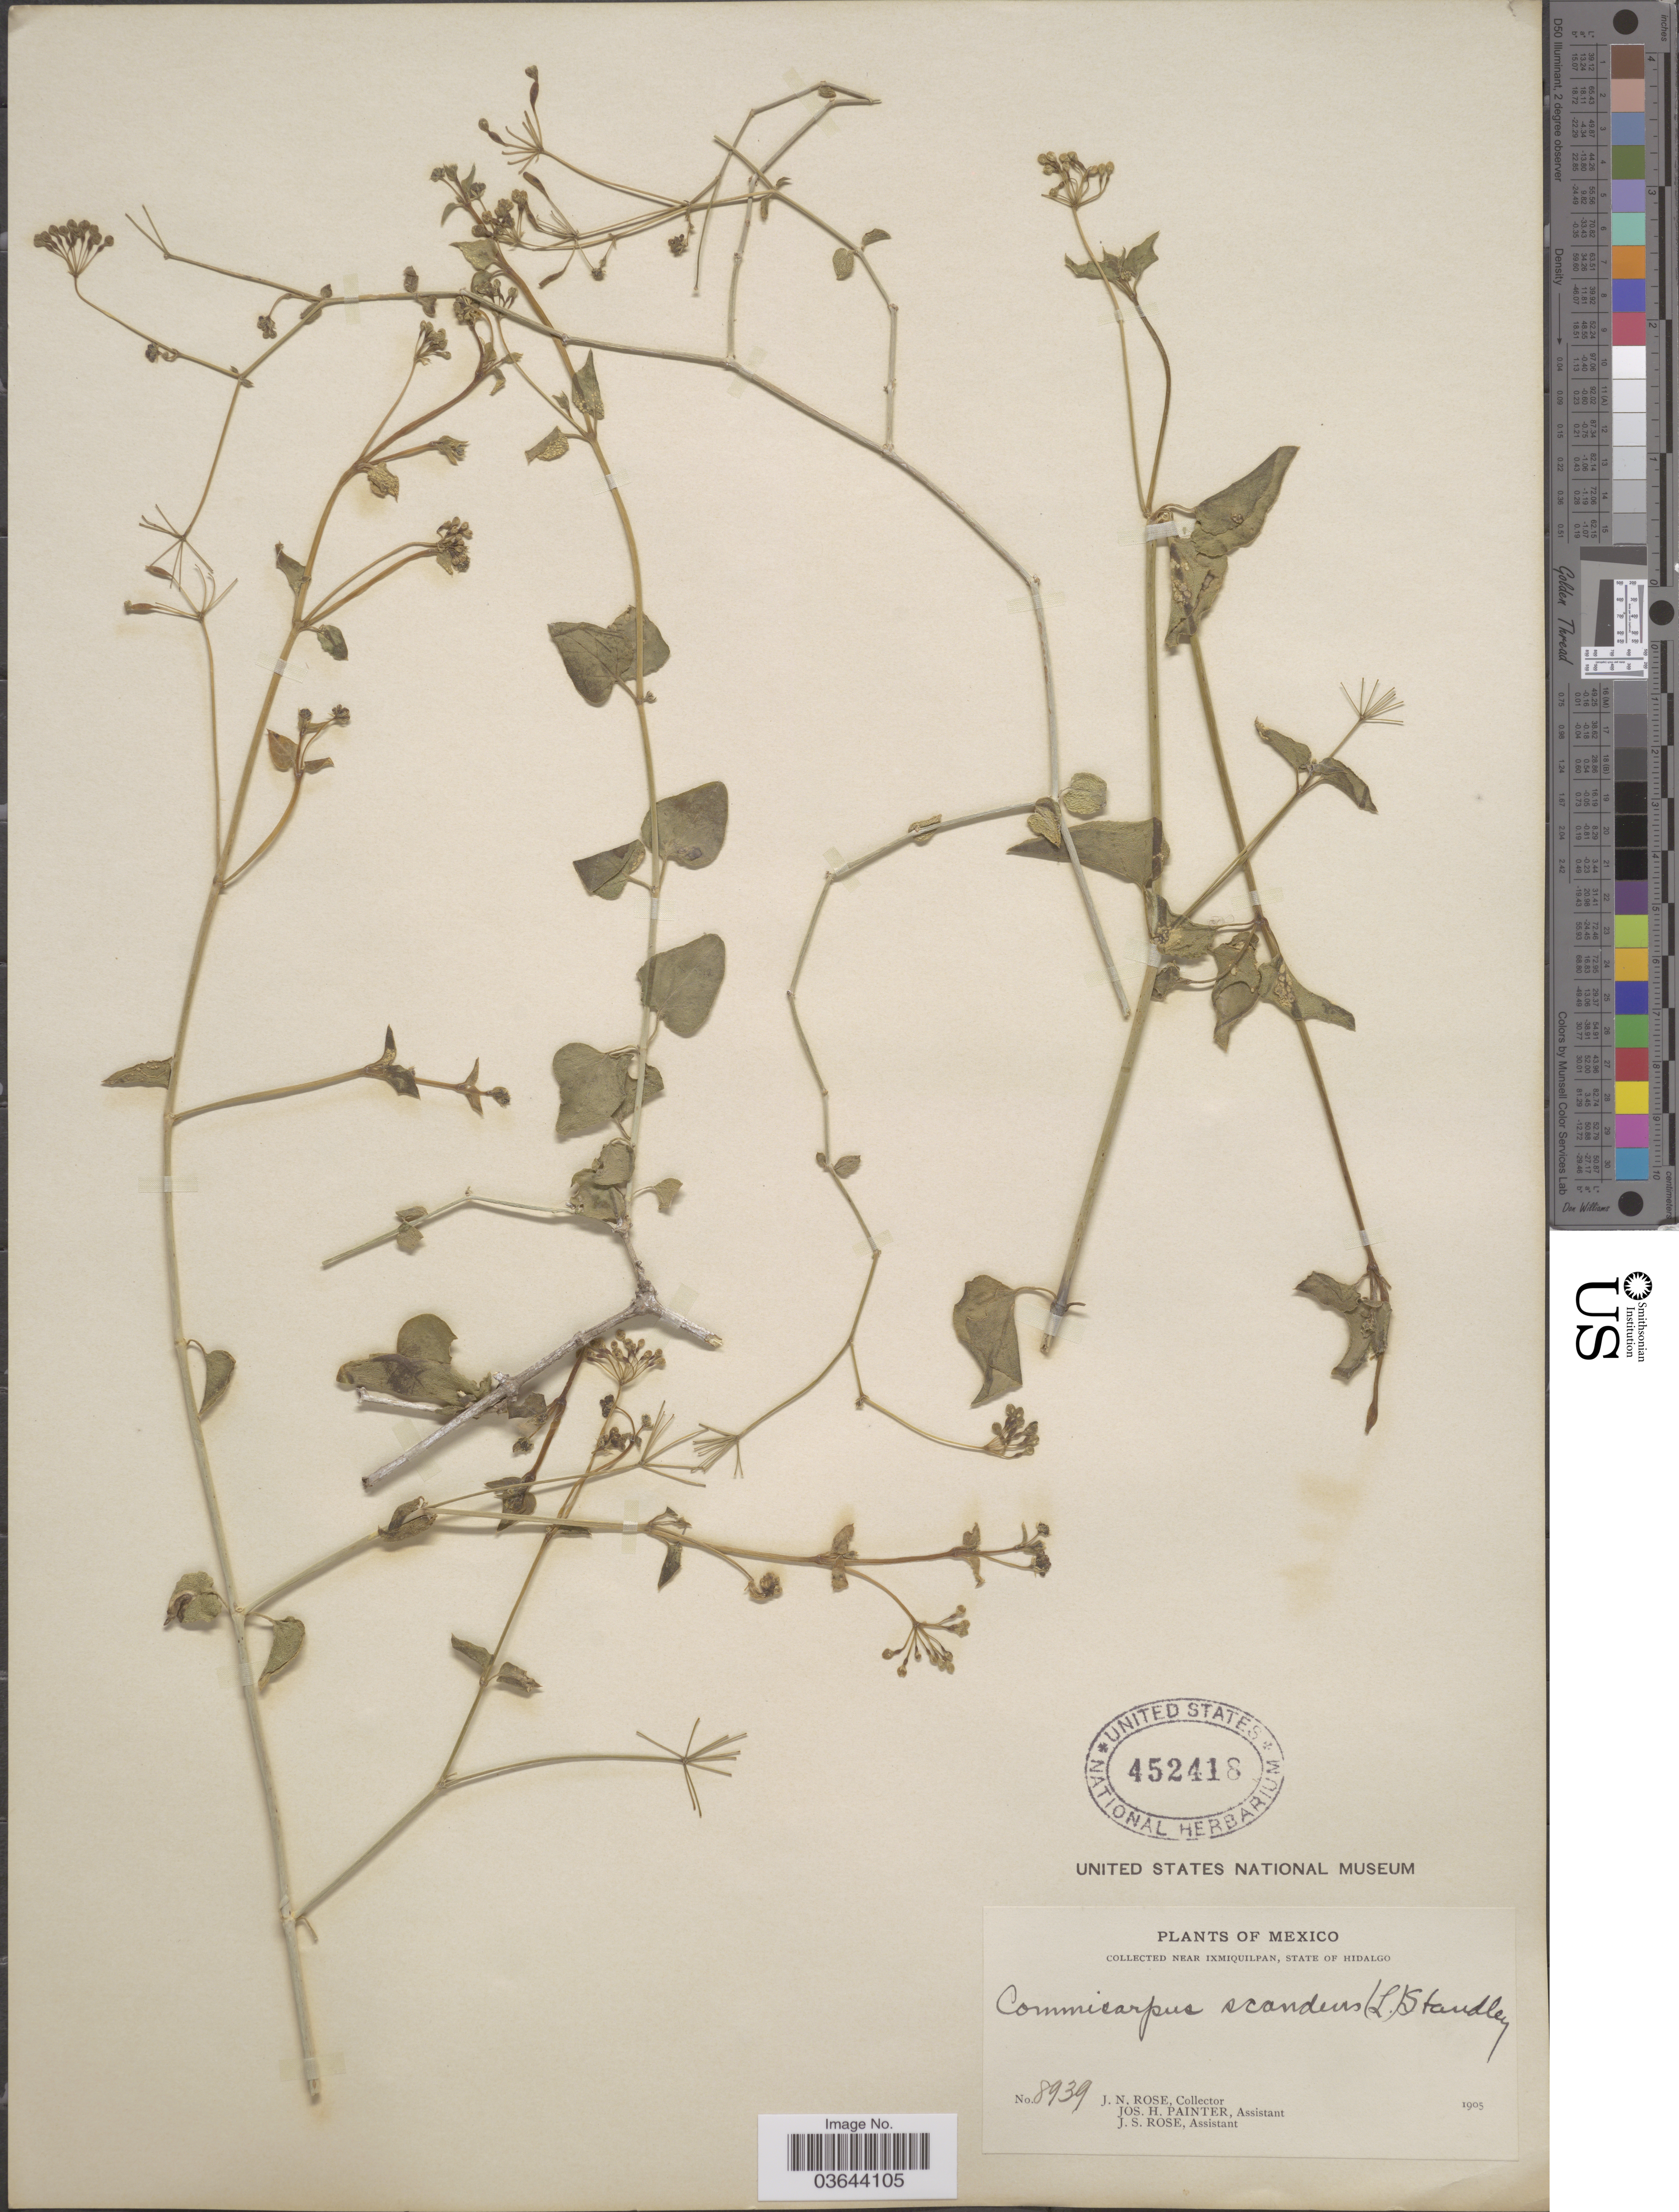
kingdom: Plantae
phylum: Tracheophyta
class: Magnoliopsida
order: Caryophyllales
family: Nyctaginaceae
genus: Commicarpus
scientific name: Commicarpus scandens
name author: (L.) Standl.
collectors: J. N. Rose, J. H. Painter & J. S. Rose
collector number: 8939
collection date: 1905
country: Mexico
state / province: Hidalgo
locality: Near Ixmiquilpan.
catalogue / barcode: US 452418